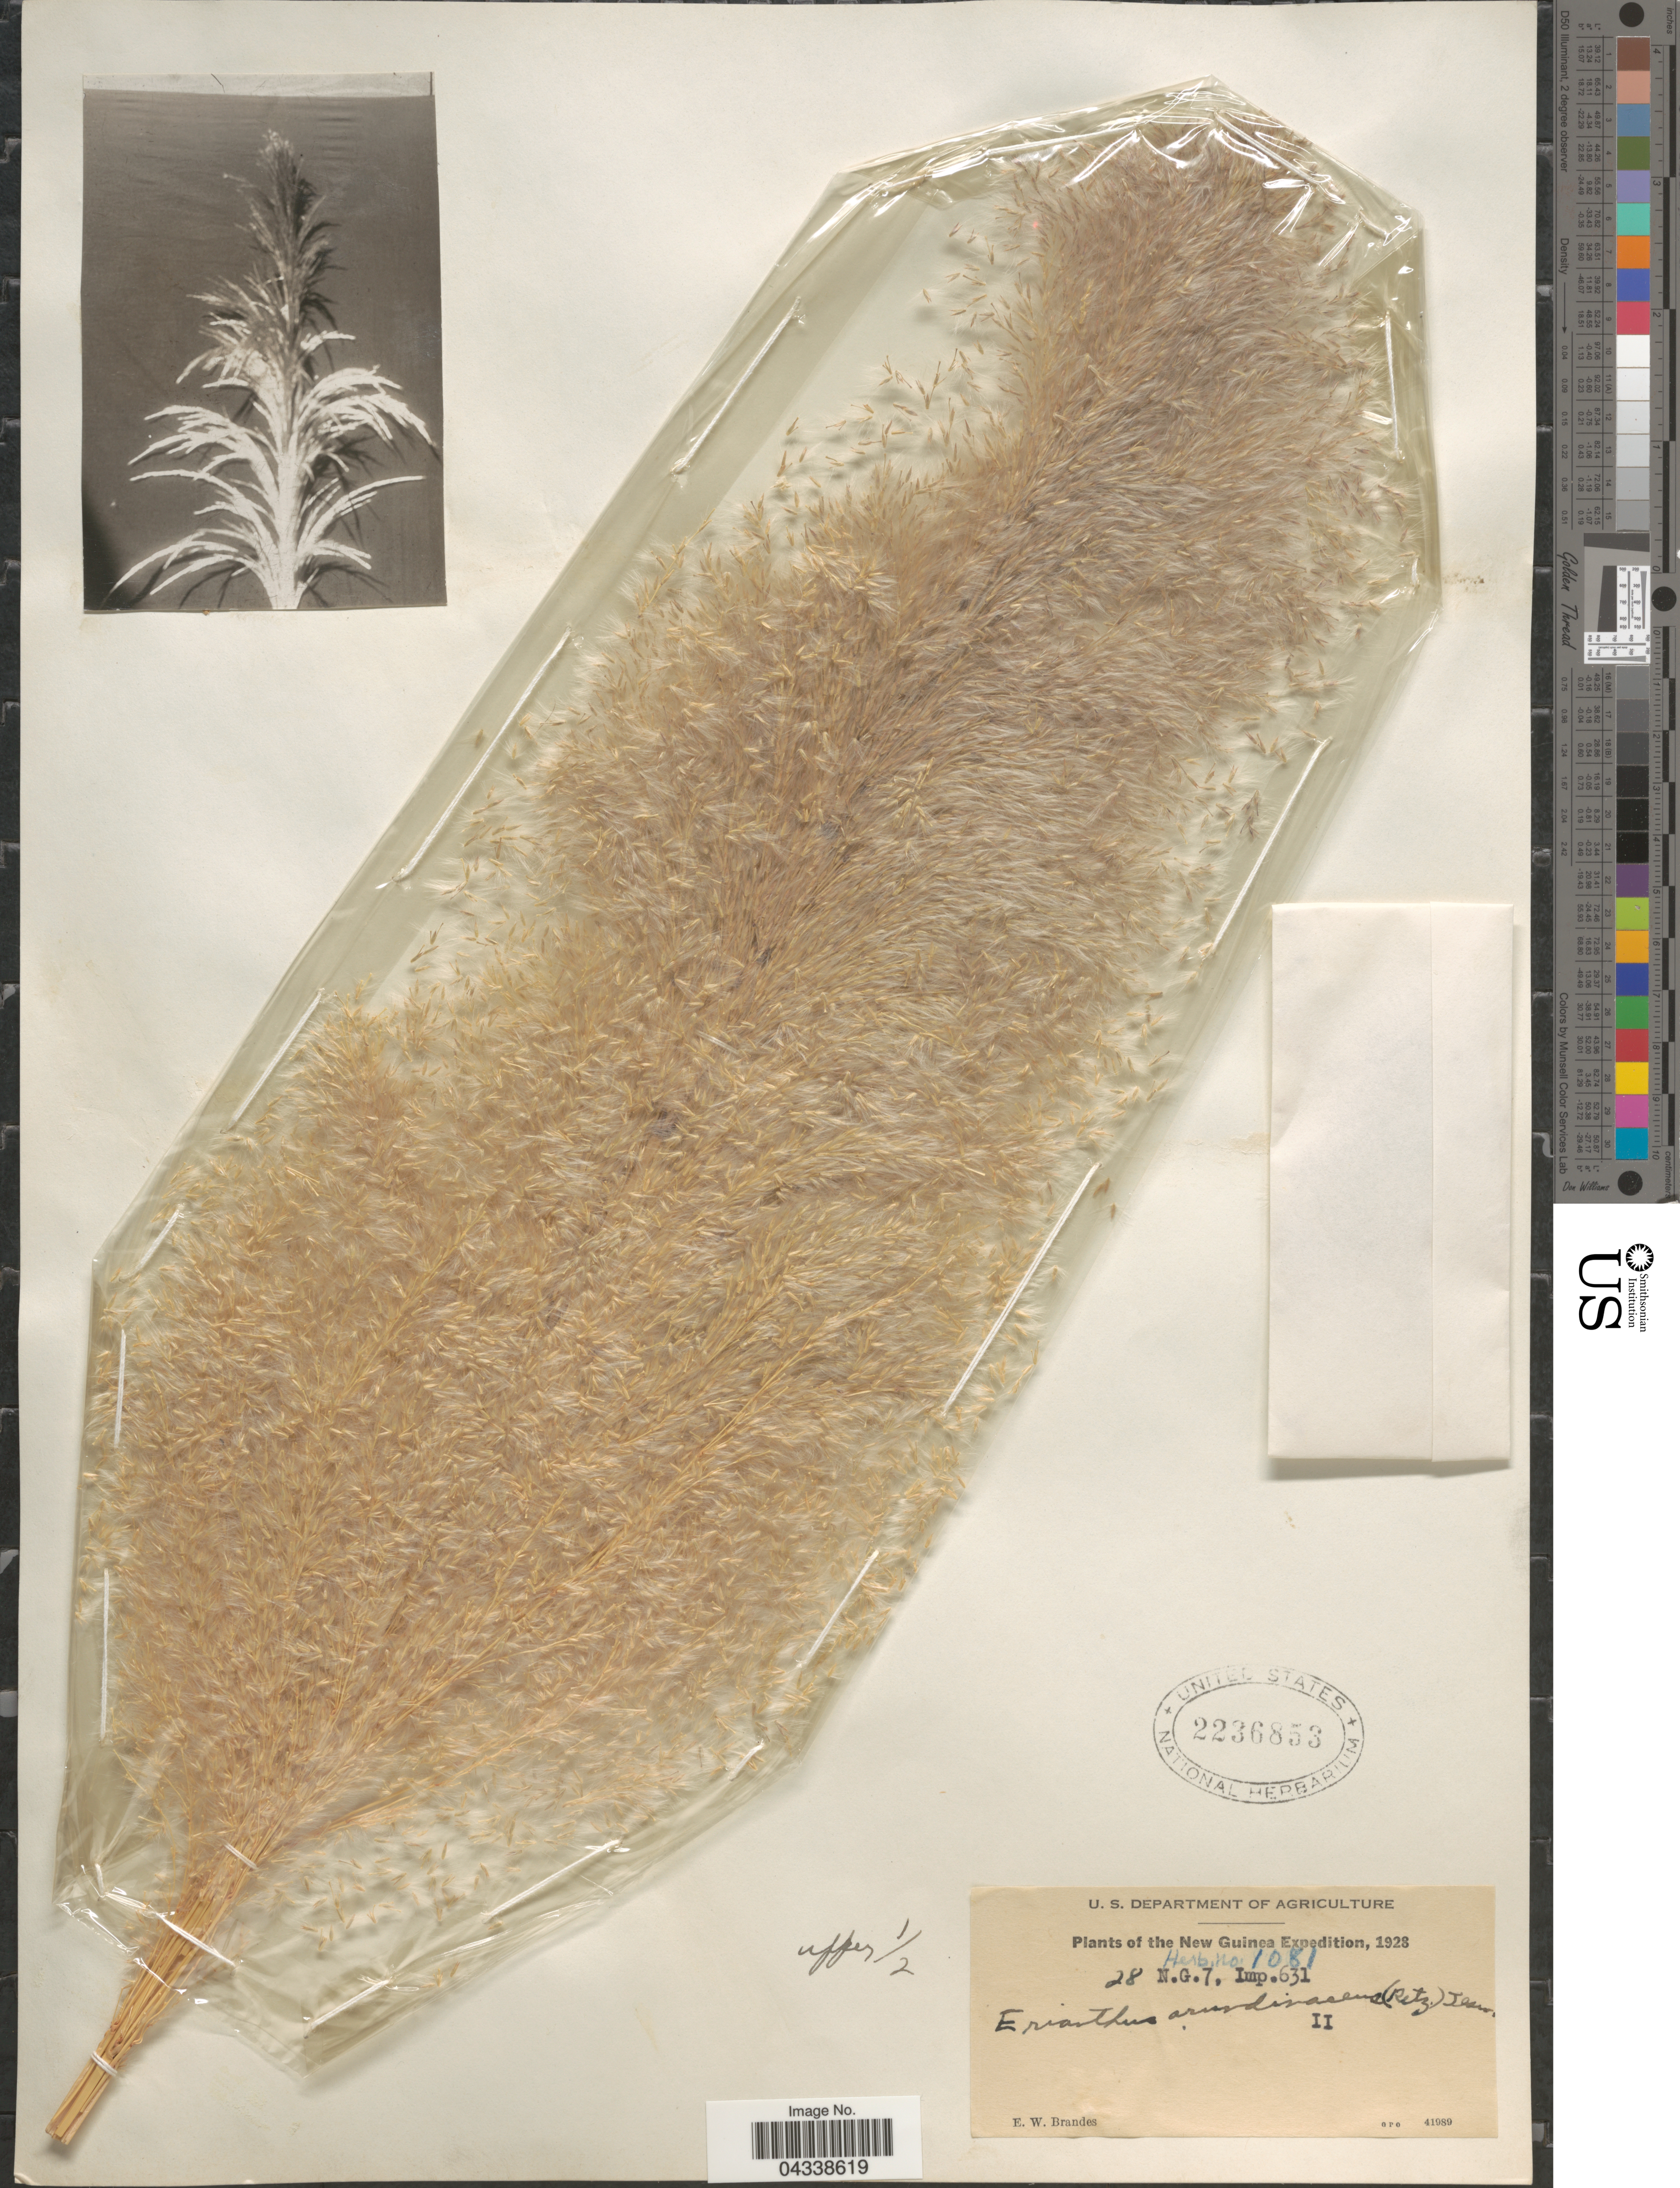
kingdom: Plantae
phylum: Tracheophyta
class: Liliopsida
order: Poales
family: Poaceae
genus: Tripidium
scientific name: Tripidium arundinaceum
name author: (Retz.) Welker et al.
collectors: E. Brandes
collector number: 1081?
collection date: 1928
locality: The New Guinea Expedition, 1928. 28 N.G.7, Imp.631.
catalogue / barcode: US 2236853